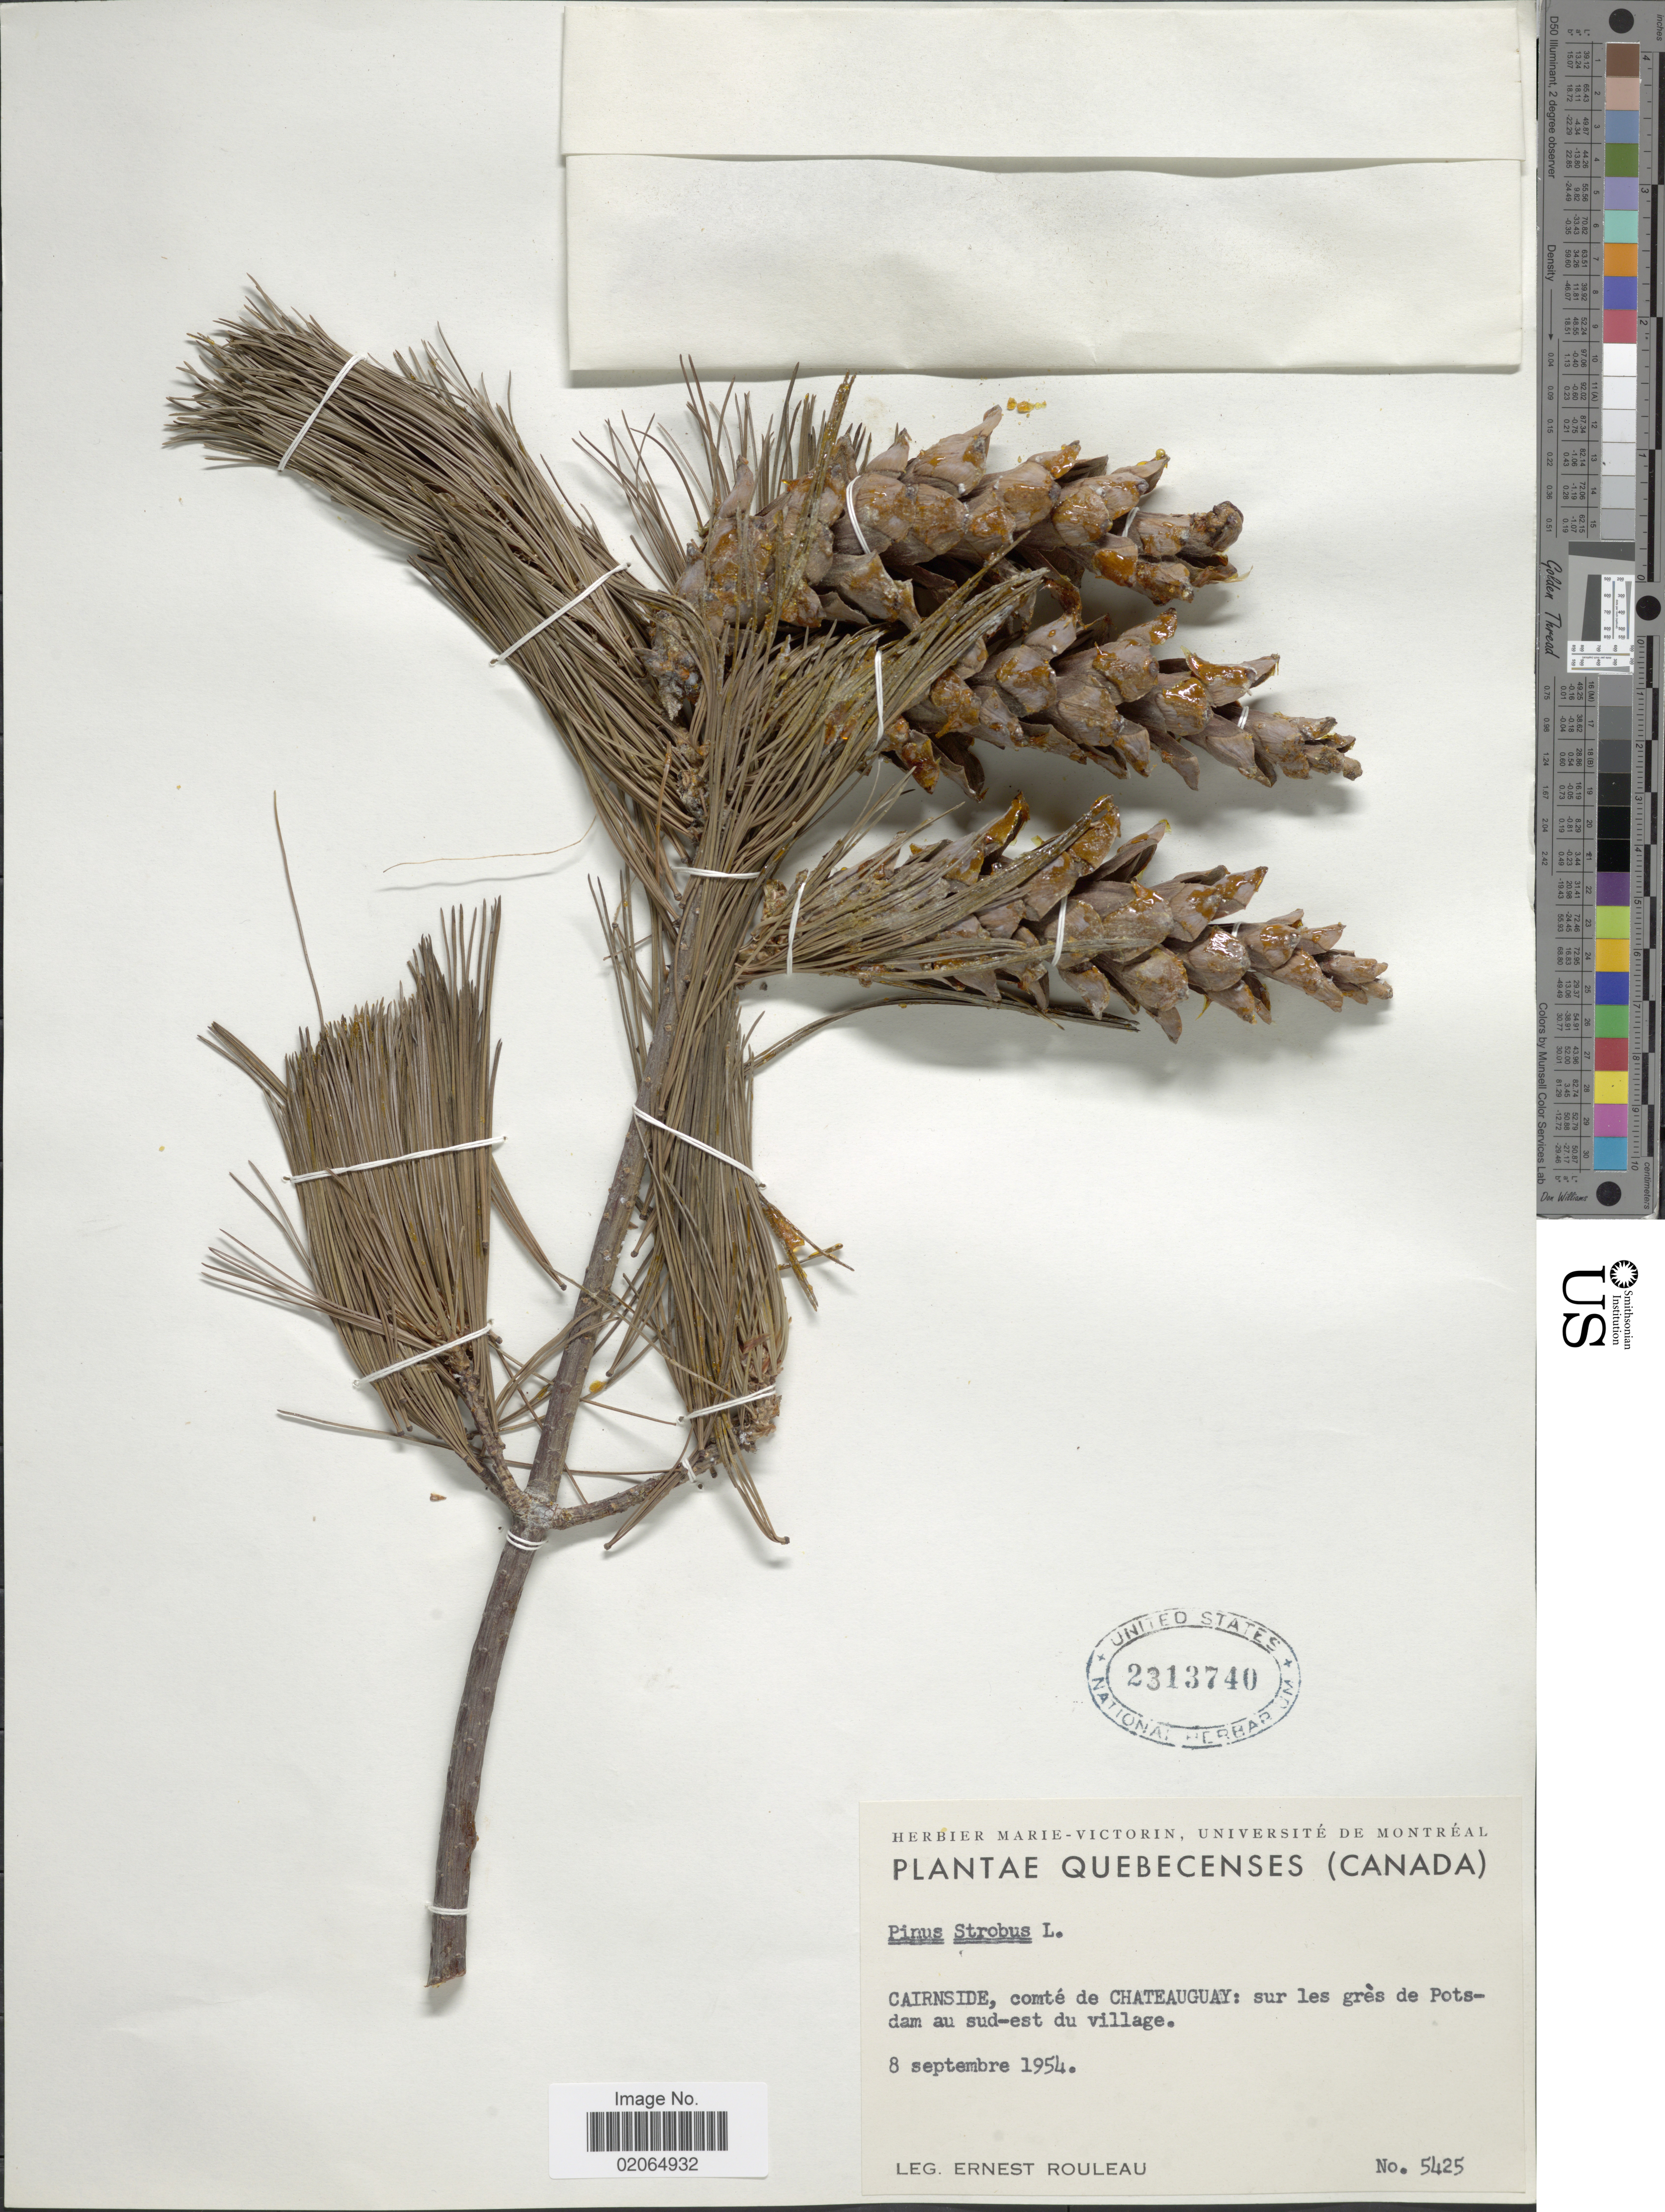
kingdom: Plantae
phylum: Tracheophyta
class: Pinopsida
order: Pinales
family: Pinaceae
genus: Pinus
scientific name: Pinus strobus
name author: L.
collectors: E. Rouleau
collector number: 5425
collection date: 1954-09-08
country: Canada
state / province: Quebec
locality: Quebecenses, Cairnside, comte de Chateauguay: sur les gres de Potsdam au sud-est du village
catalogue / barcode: US 2313740